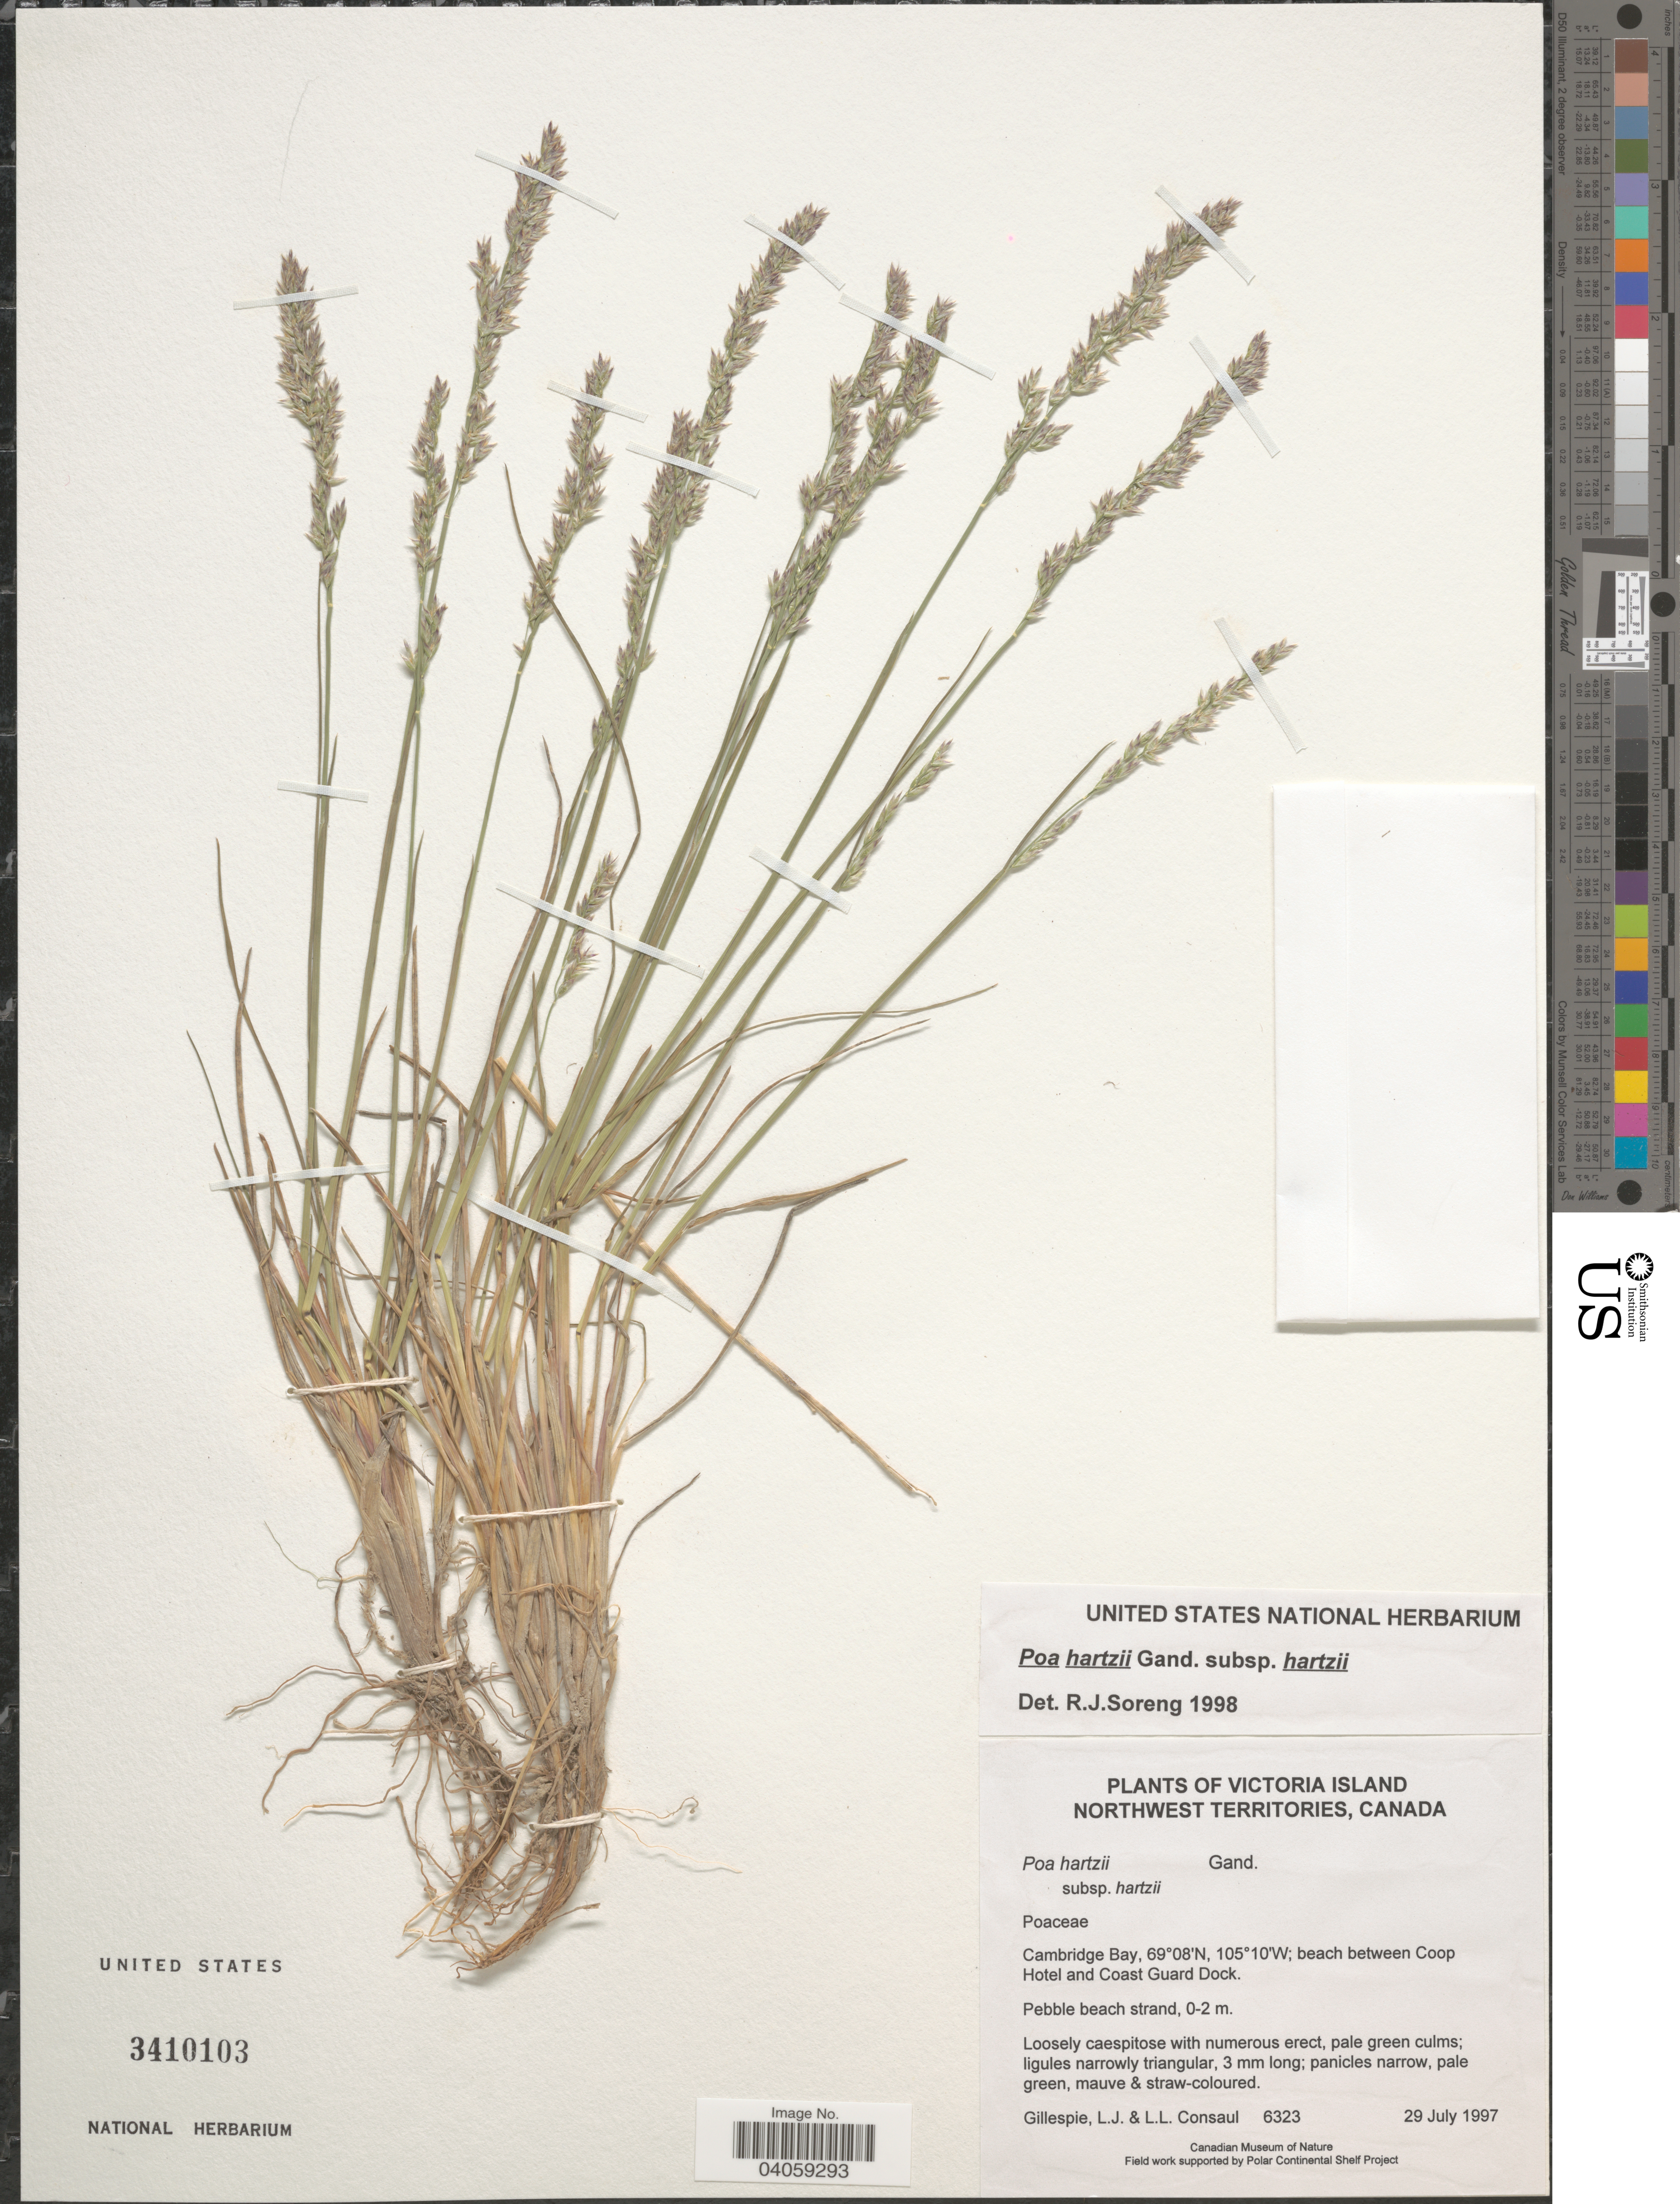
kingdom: Plantae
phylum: Tracheophyta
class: Liliopsida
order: Poales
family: Poaceae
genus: Poa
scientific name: Poa hartzii subsp. hartzii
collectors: L. Gillespie & L. Consaul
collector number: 6323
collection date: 1997-07-29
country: Canada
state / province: Northwest Territories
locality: Victoria Island. Cambridge Bay, beach between Coop Hotel and Coast Guard Dock.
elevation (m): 0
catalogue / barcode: US 3410103